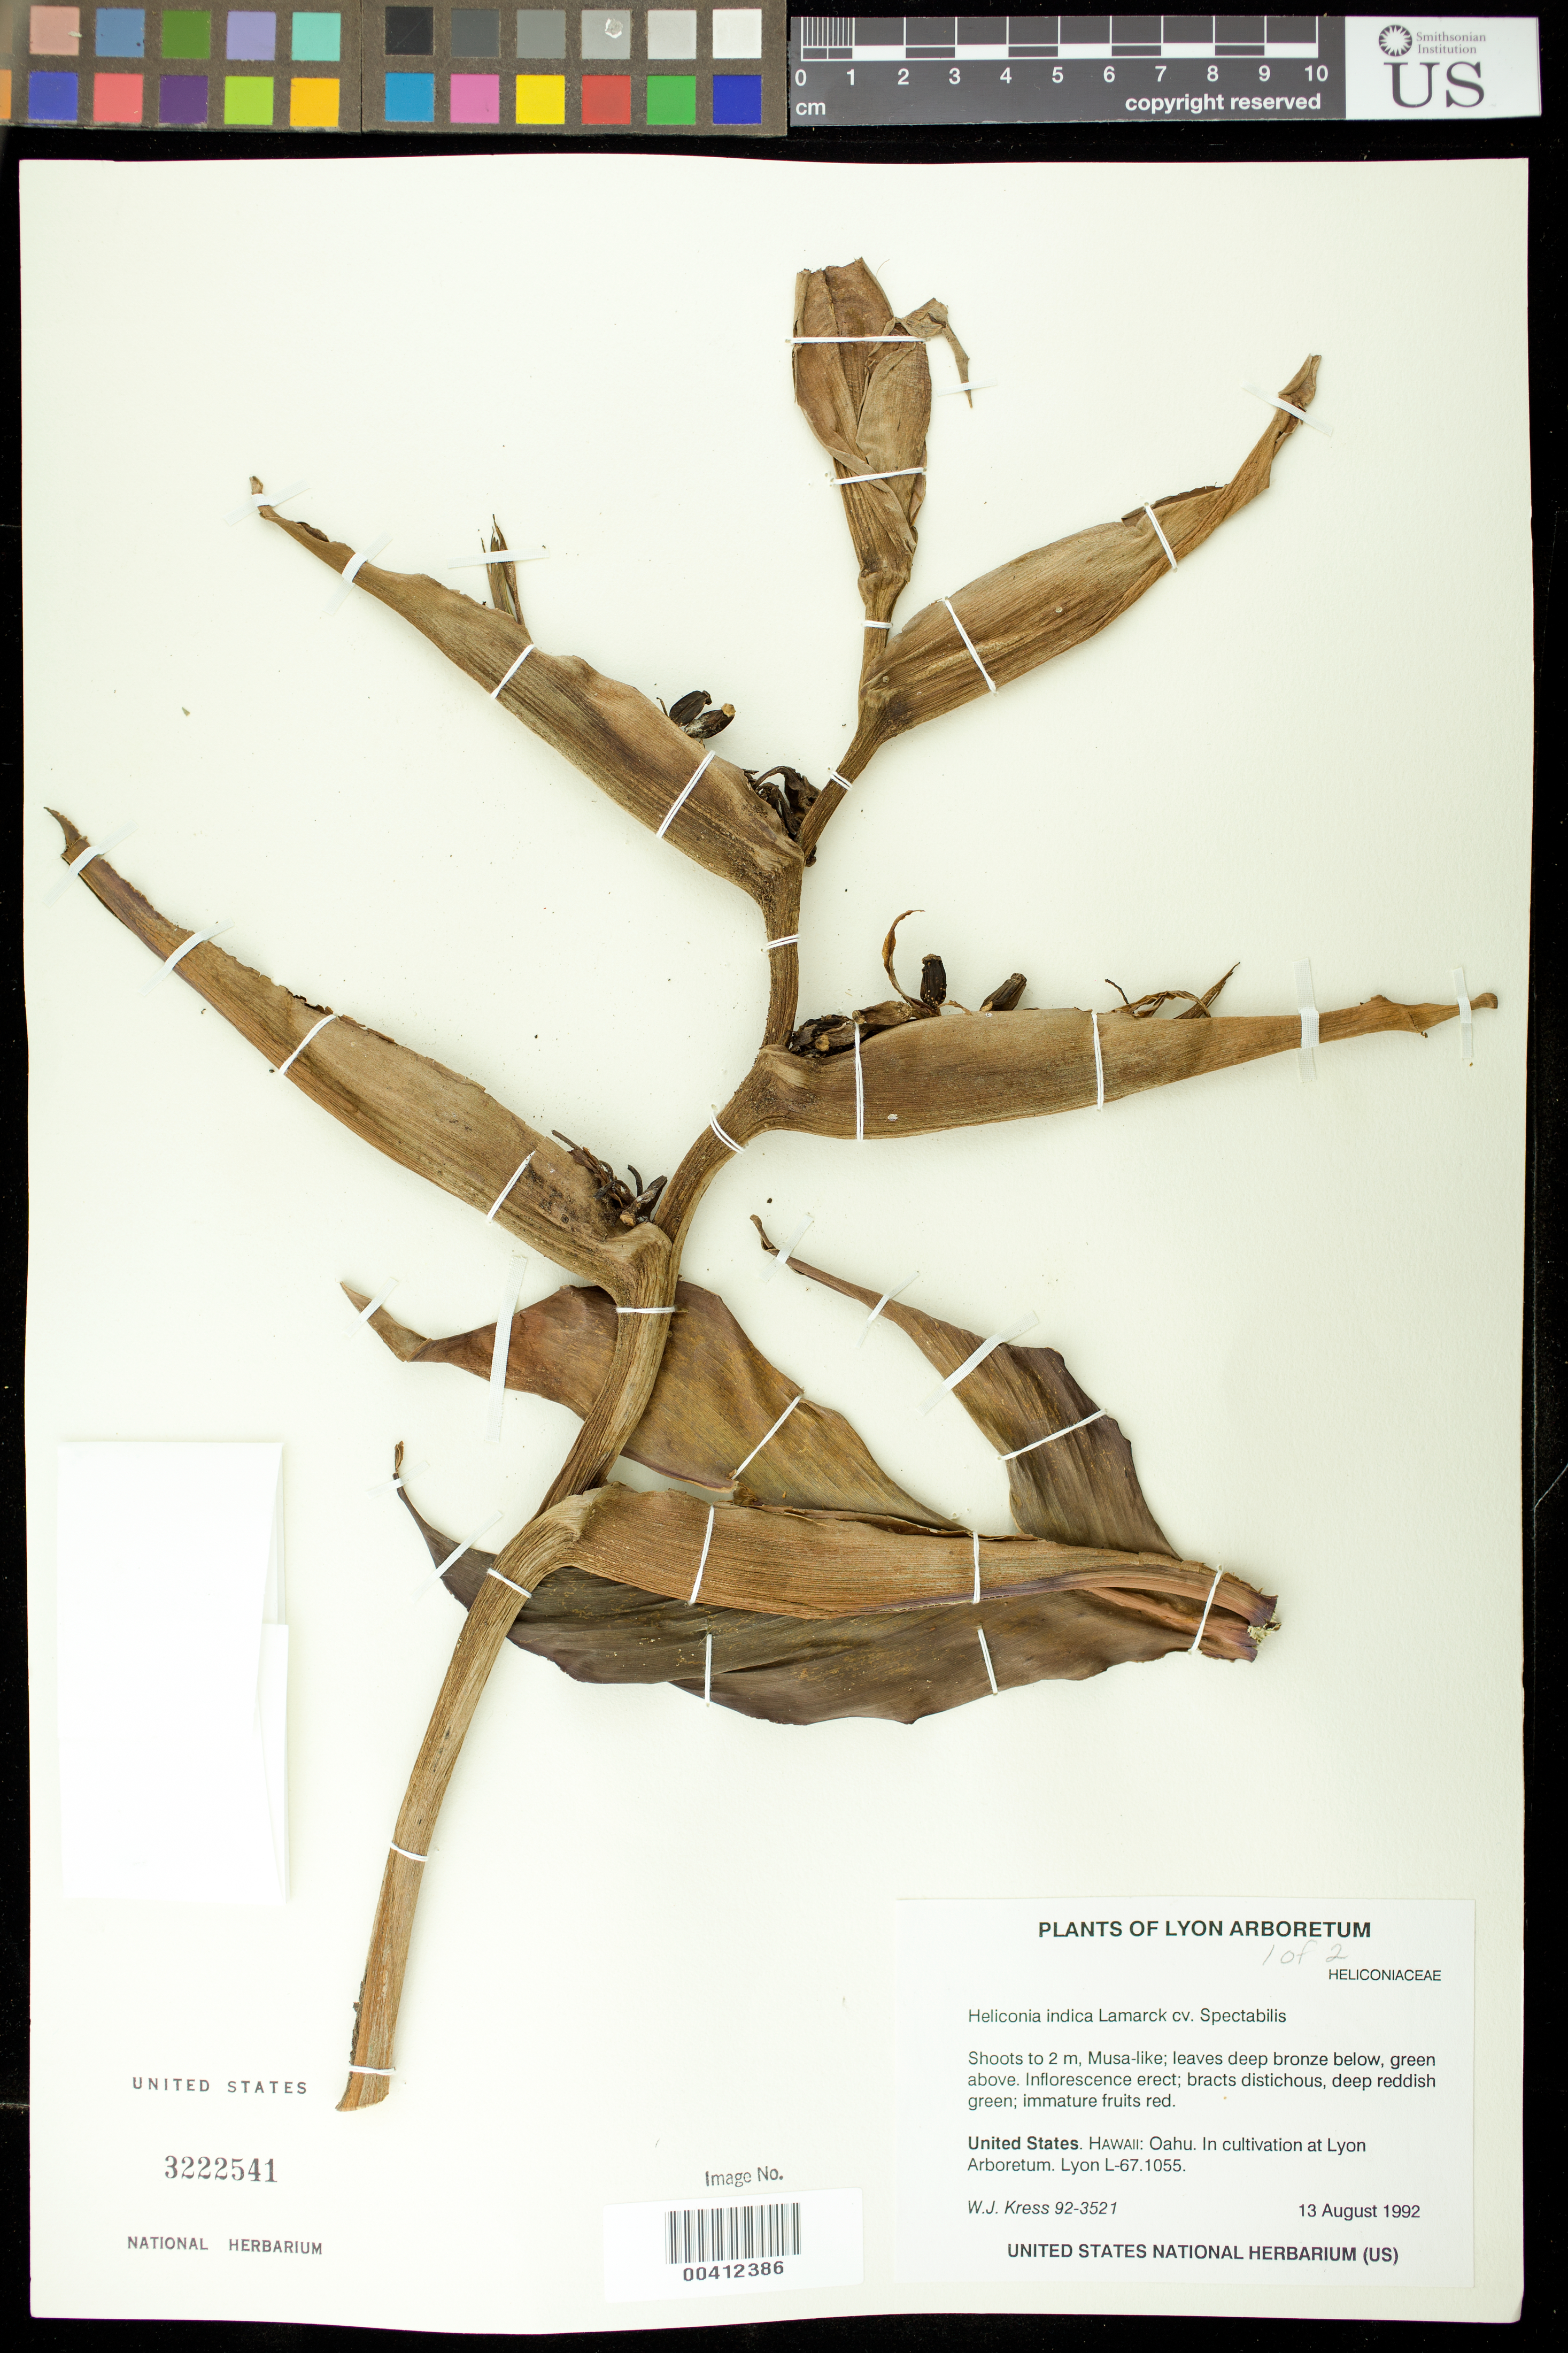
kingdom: Plantae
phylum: Tracheophyta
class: Liliopsida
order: Zingiberales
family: Heliconiaceae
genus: Heliconia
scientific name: Heliconia indica 'Spectabilis'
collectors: W. J. Kress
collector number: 92-3521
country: United States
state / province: Hawaii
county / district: Honolulu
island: Oahu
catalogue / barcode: US 3222541